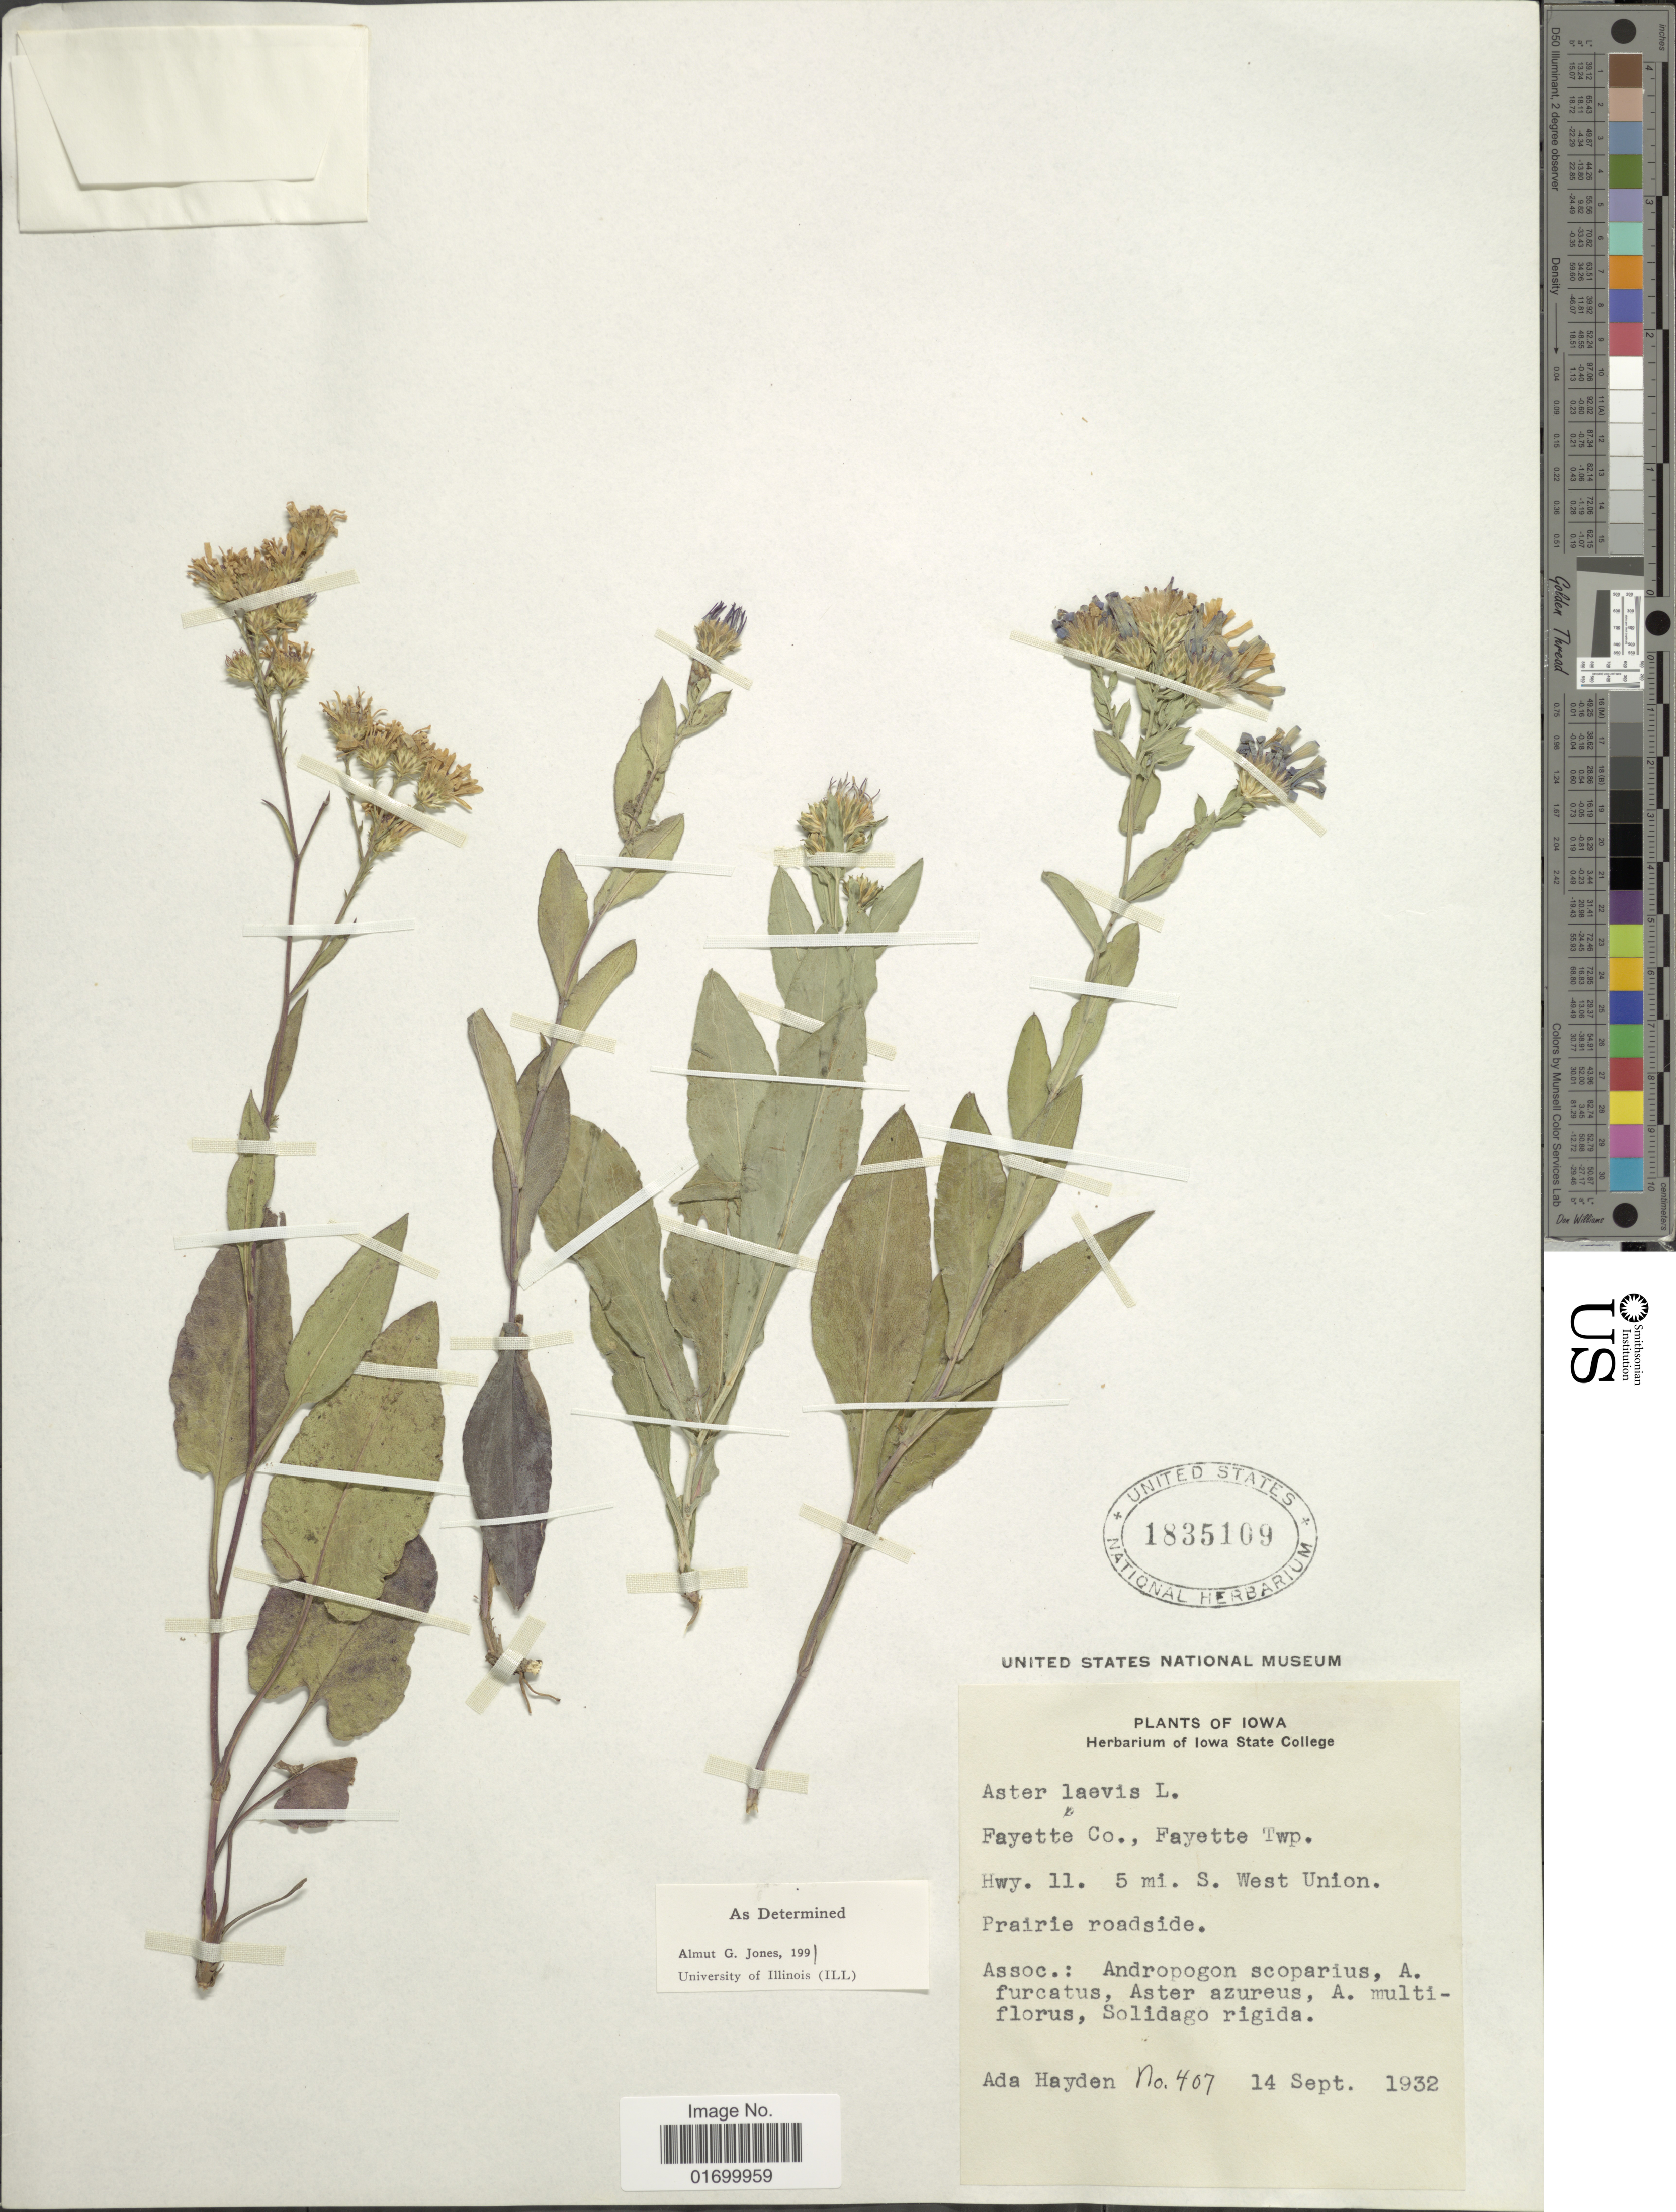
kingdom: Plantae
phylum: Tracheophyta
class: Magnoliopsida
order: Asterales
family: Asteraceae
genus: Symphyotrichum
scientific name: Symphyotrichum laeve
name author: (L.) Á. Löve & D. Löve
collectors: Ada Hayden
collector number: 407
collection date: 1932-09-14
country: United States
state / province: Iowa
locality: Fayette Co., Fayette Twp, Hwy. 11. 5 mi. S. West Union Prairie roadside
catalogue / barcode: US 1835109